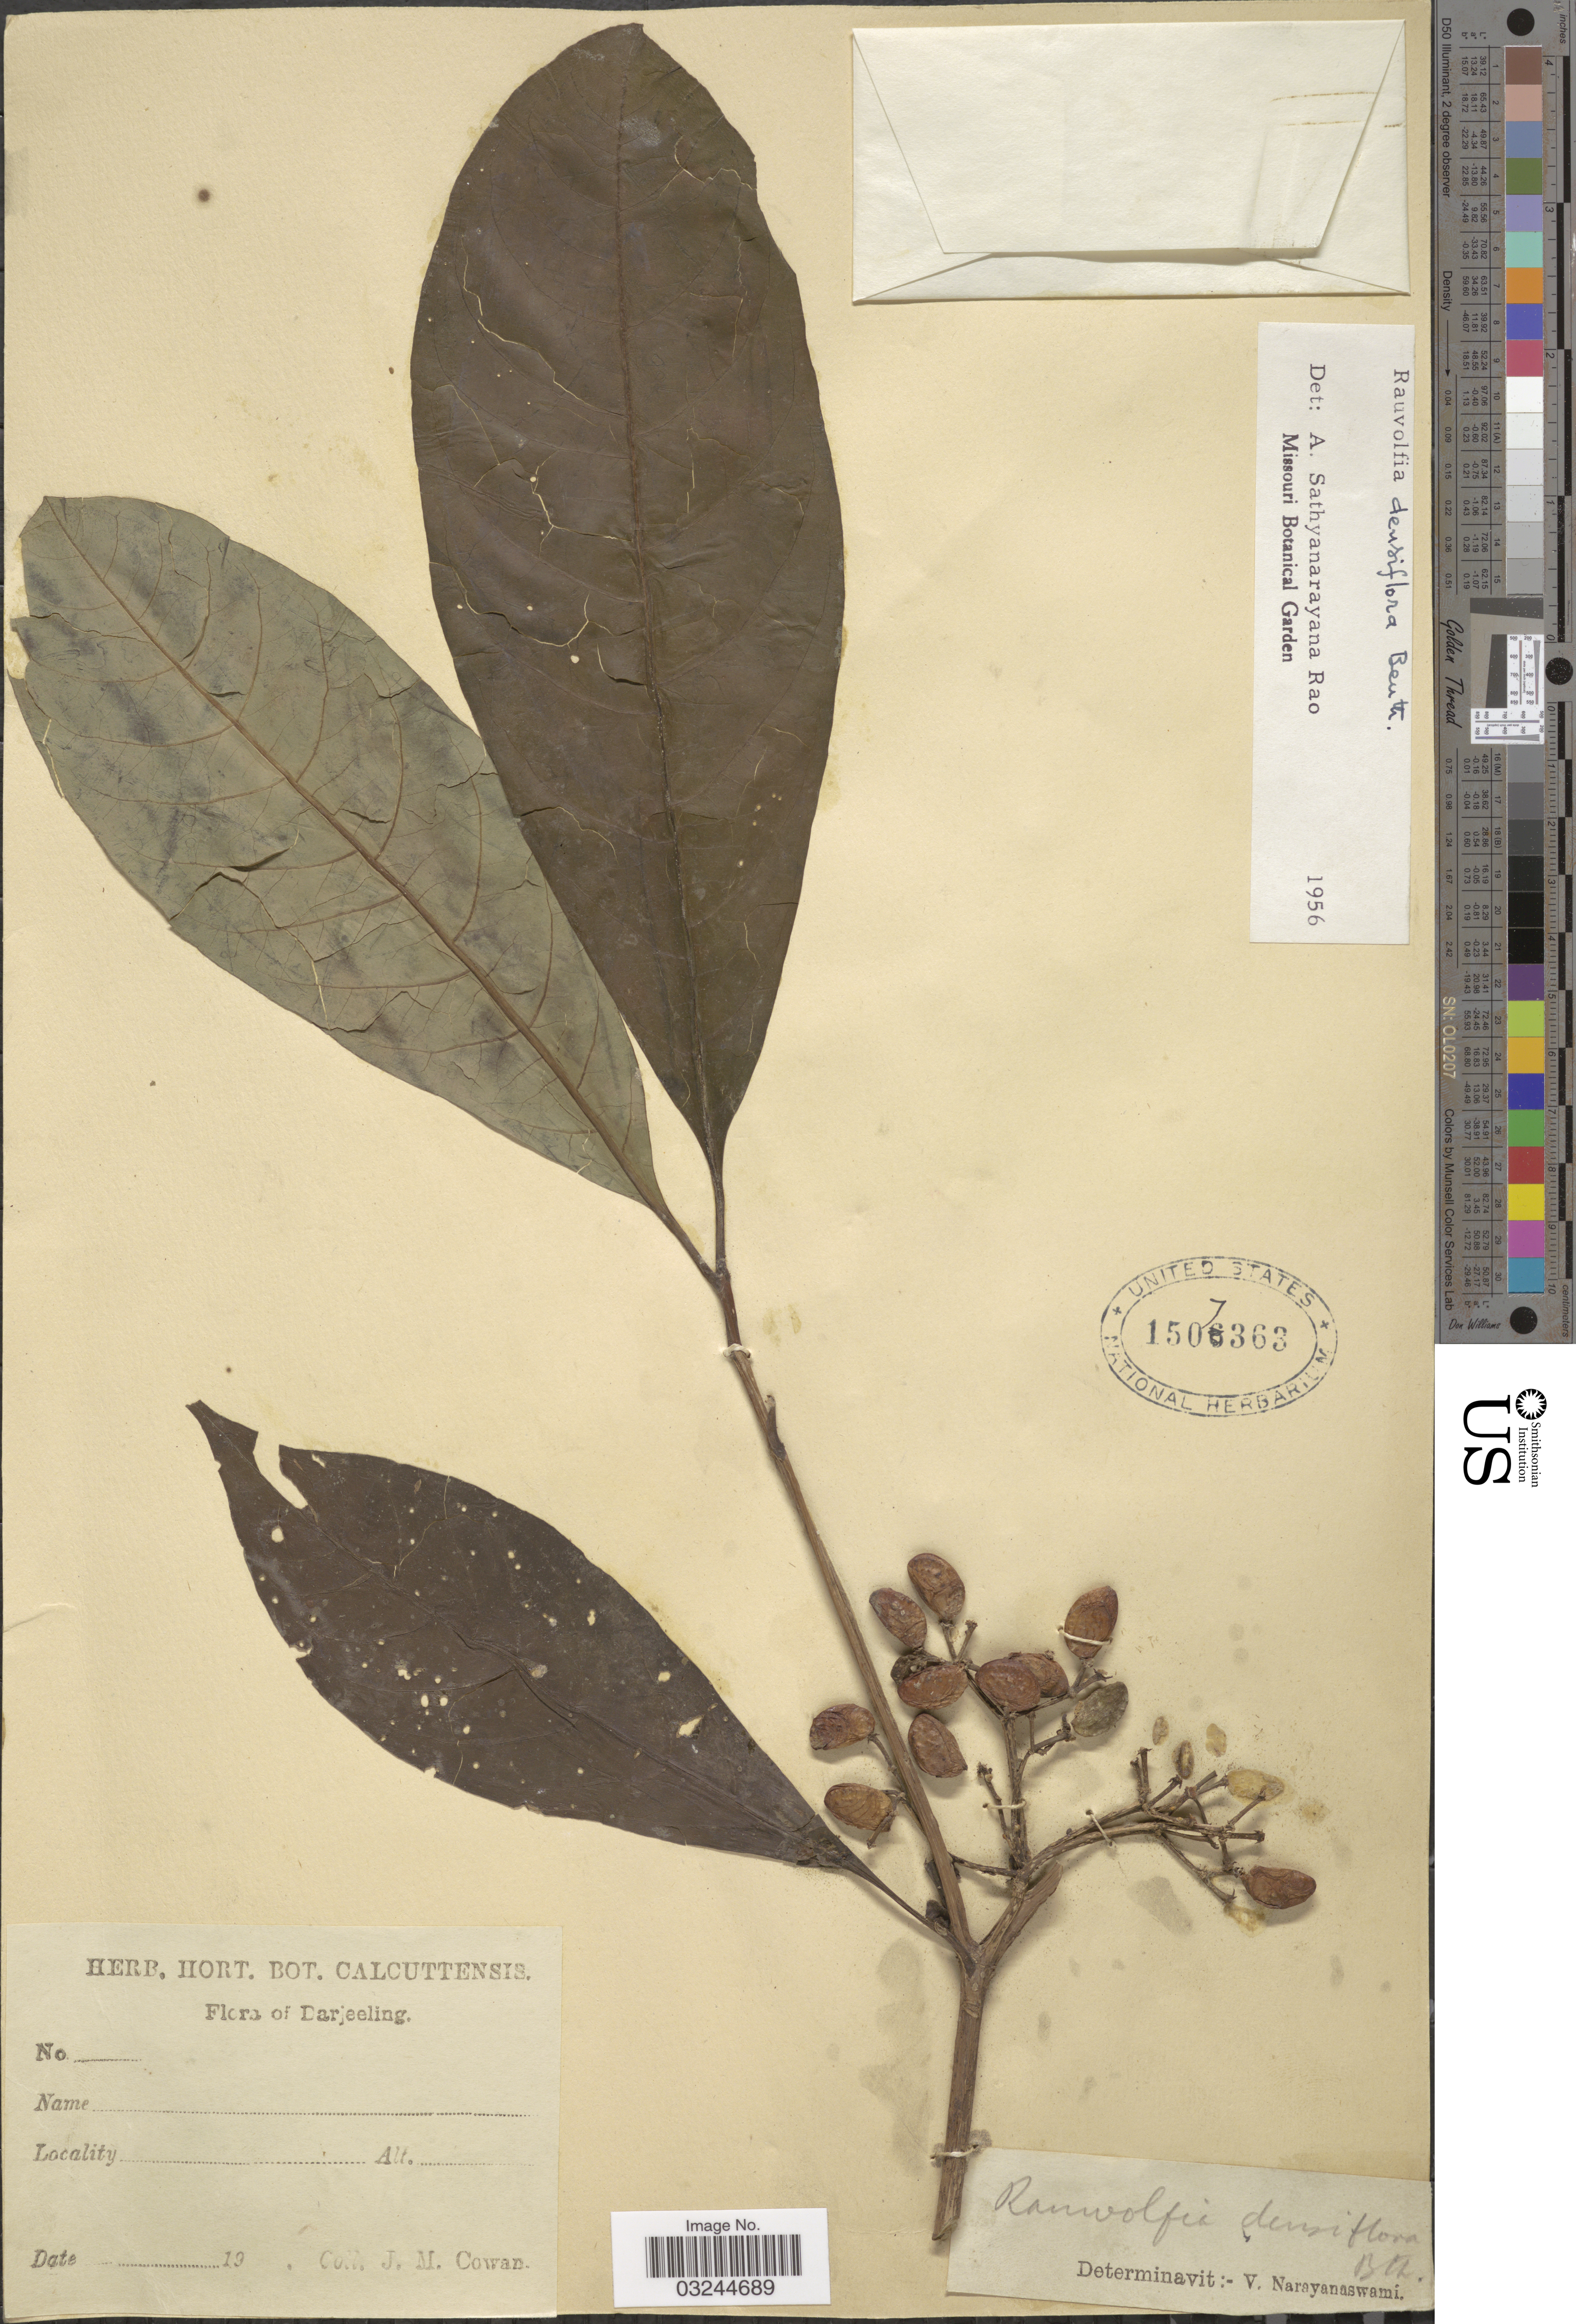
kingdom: Plantae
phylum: Tracheophyta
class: Magnoliopsida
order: Gentianales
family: Apocynaceae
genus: Rauvolfia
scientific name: Rauvolfia densiflora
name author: (Wall.) Benth. ex Hook. f.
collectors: J. M. Cowan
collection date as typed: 19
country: India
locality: Darjeeling.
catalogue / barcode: US 1507363